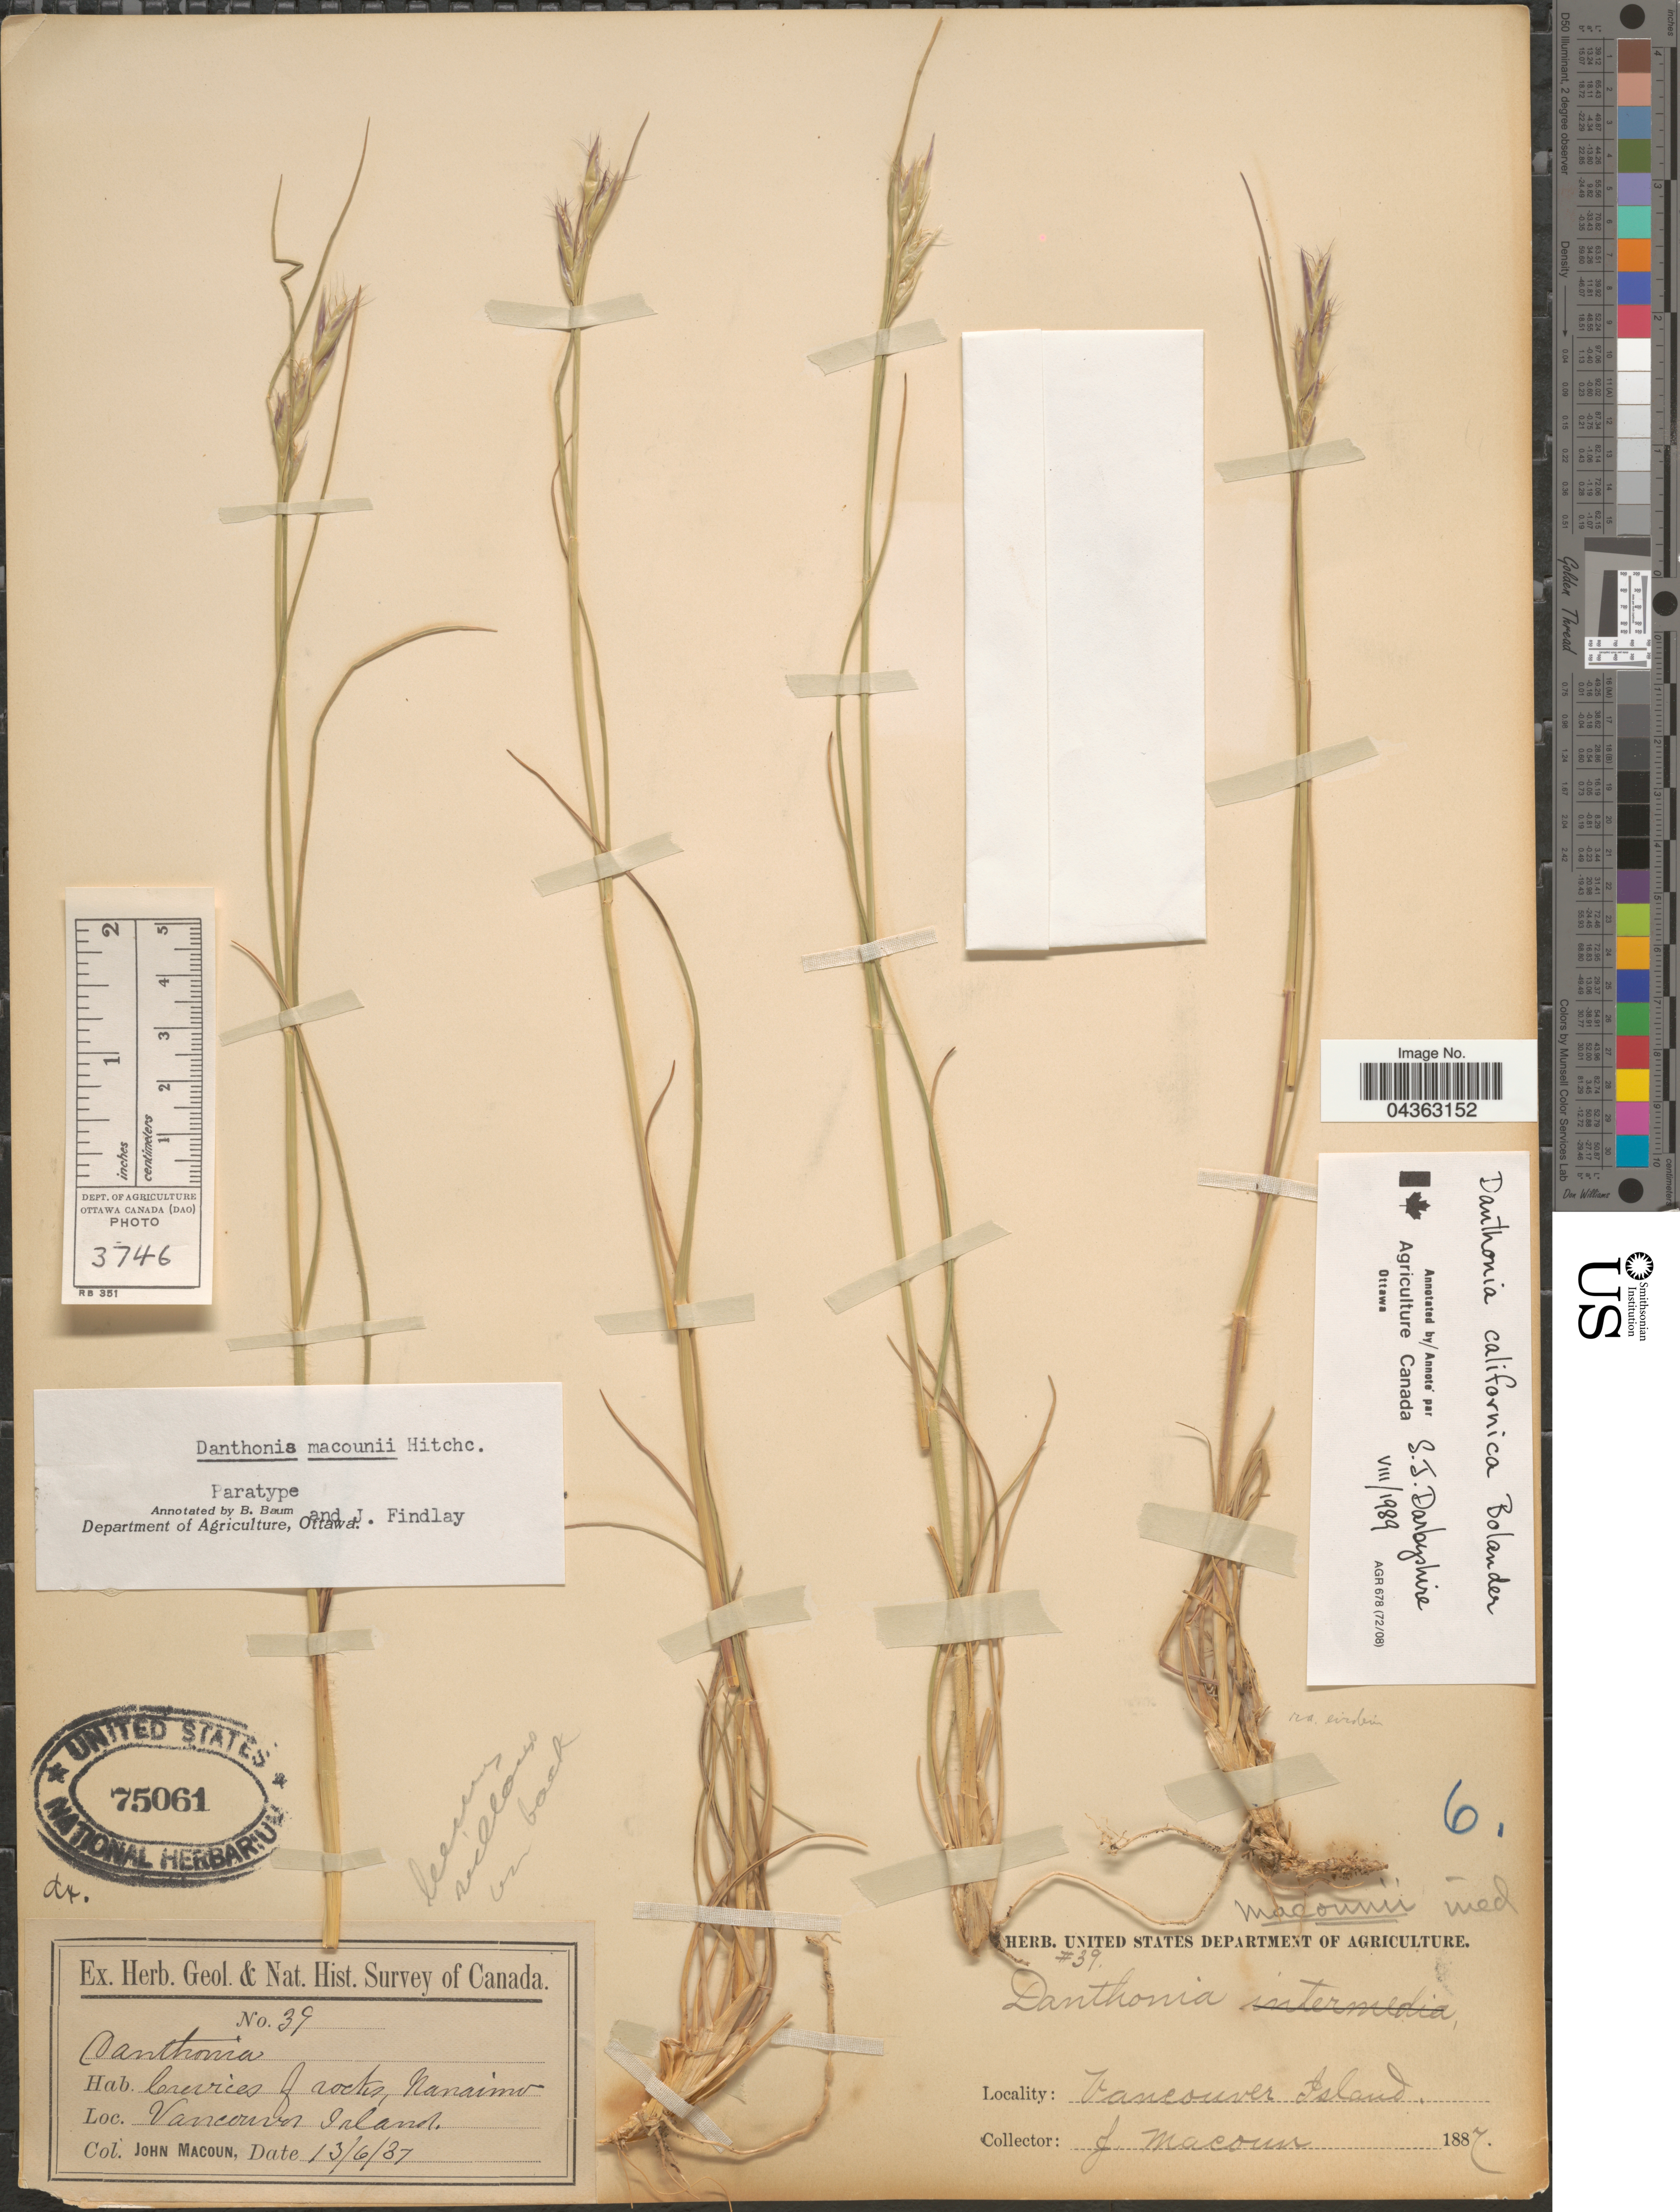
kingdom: Plantae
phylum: Tracheophyta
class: Liliopsida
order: Poales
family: Poaceae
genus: Danthonia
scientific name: Danthonia californica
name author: Bol.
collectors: J. Macoun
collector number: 39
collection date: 1887-06-13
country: Canada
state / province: British Columbia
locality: Geol. & Nat. Hist. Survey of Canada. Crevices of rocks, Nanaimo. Vancouver Island.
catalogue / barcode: US 75061